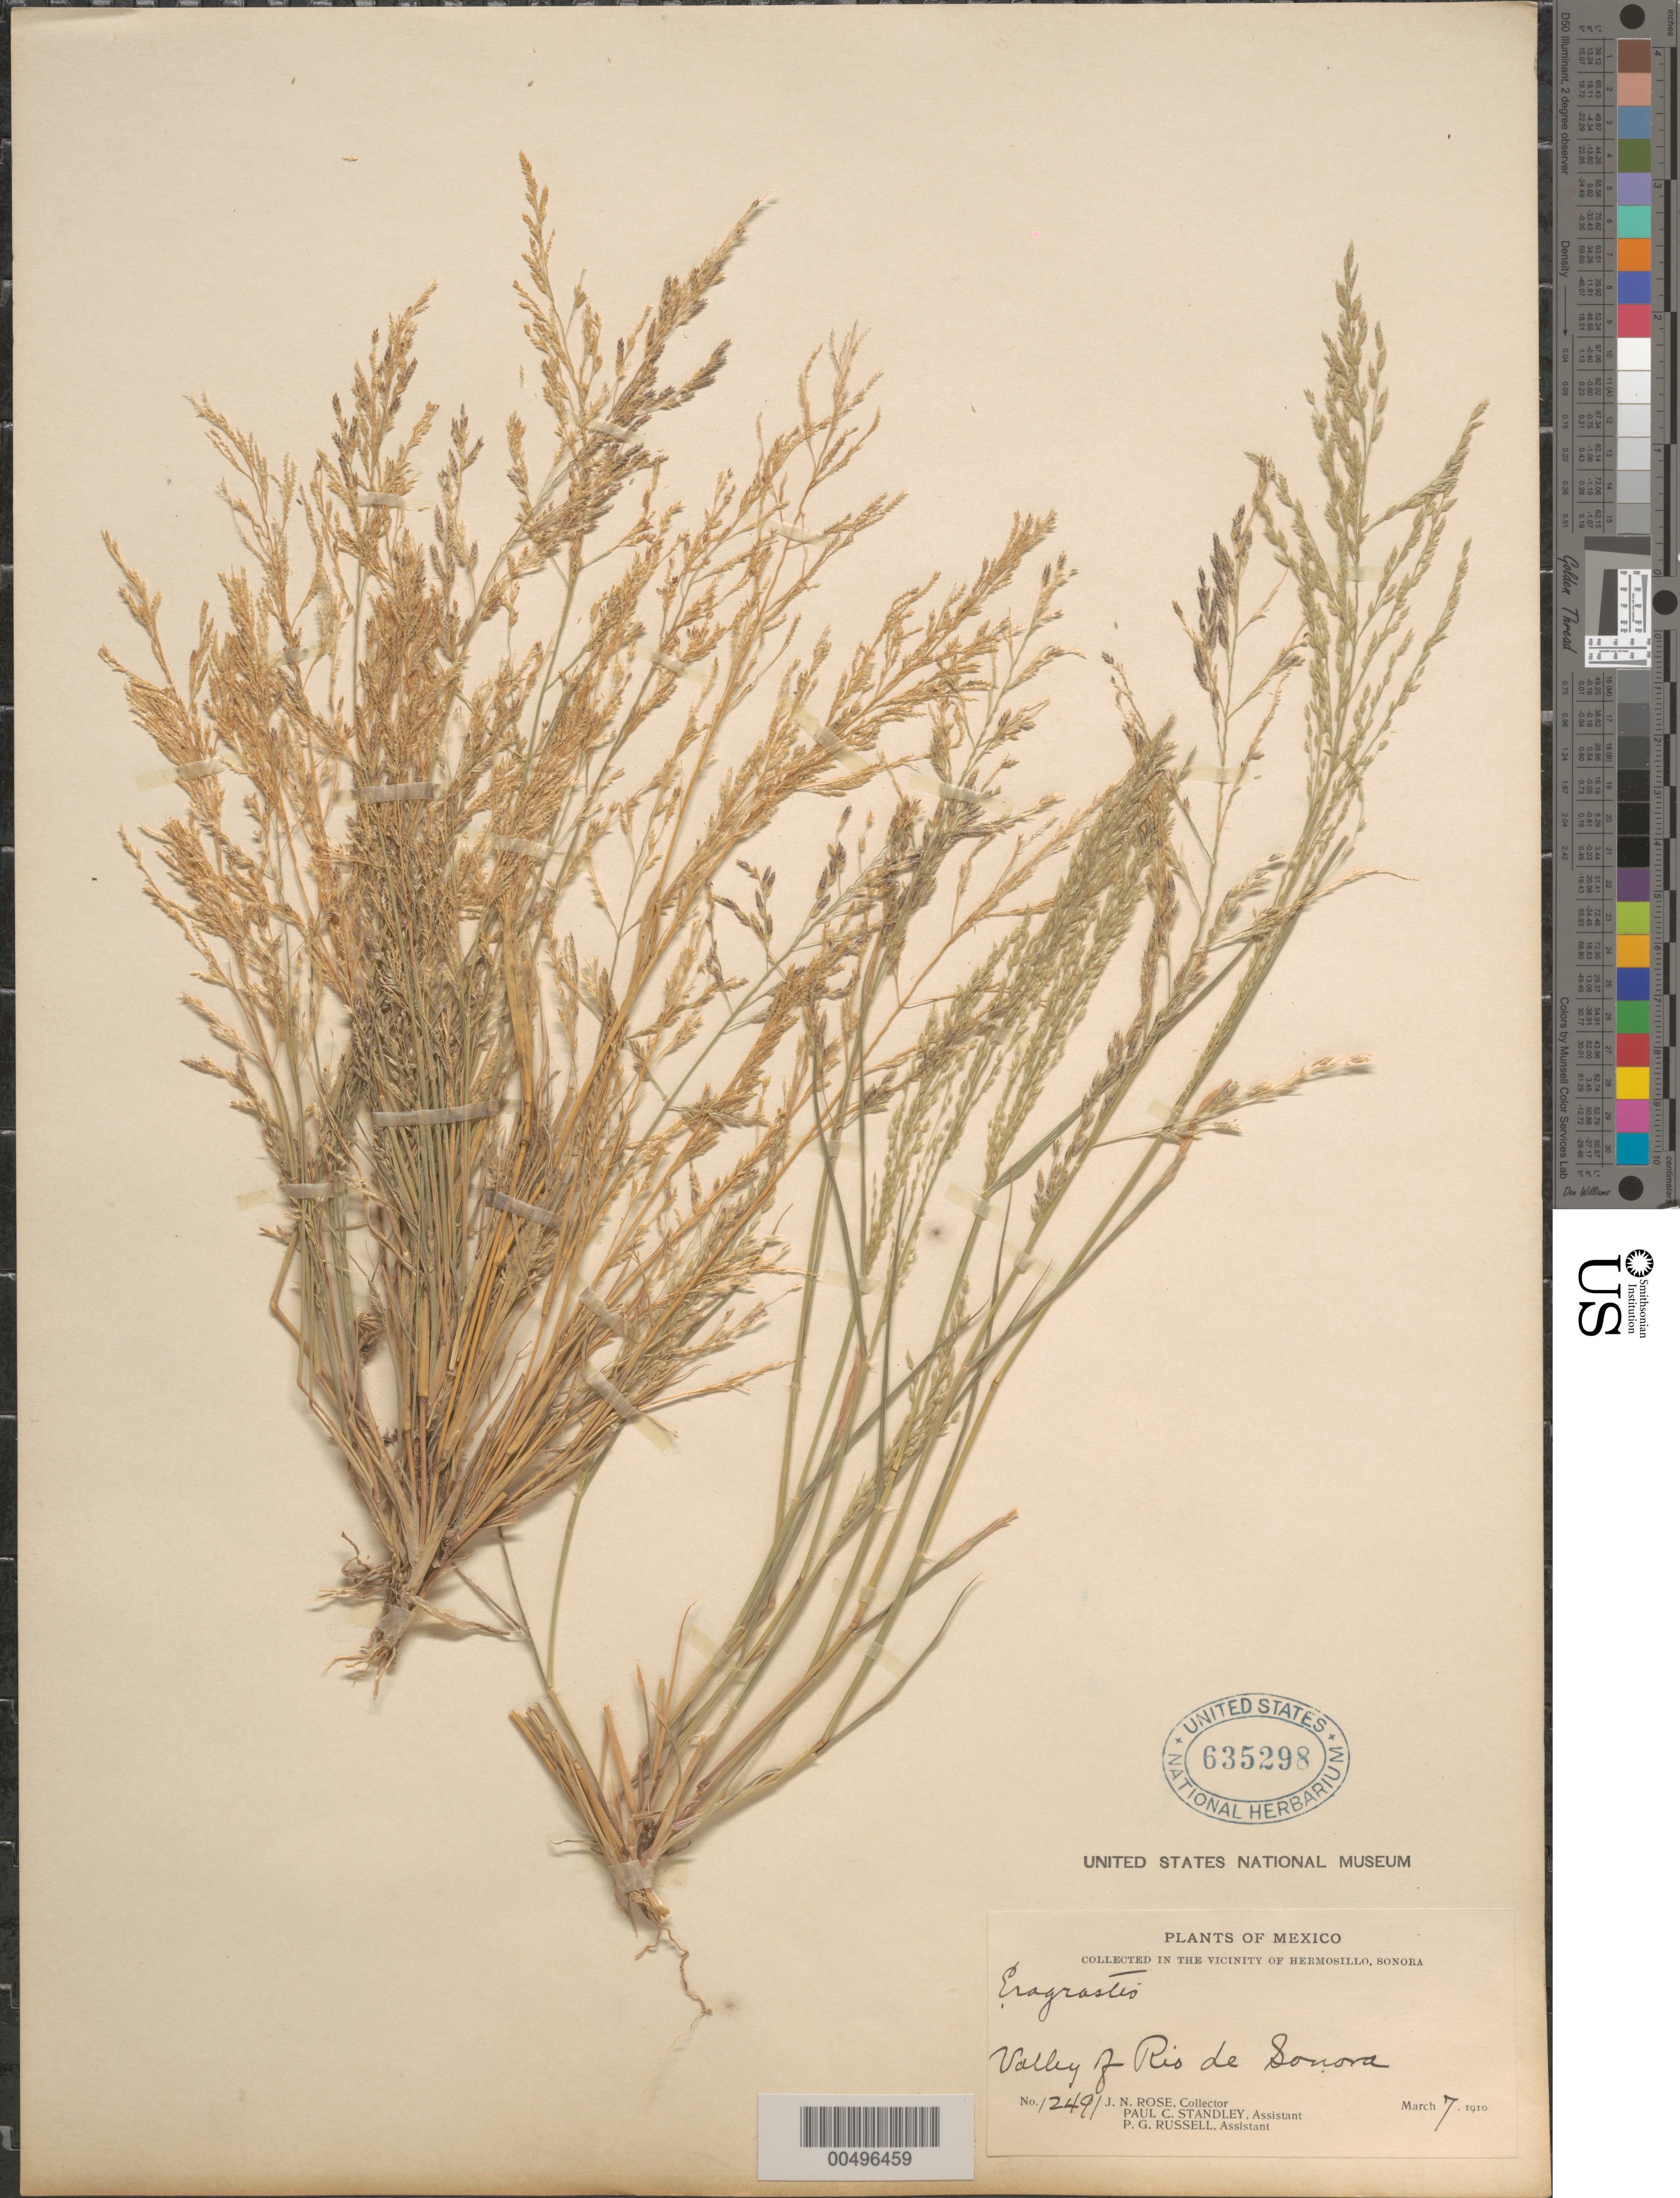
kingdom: Plantae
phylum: Tracheophyta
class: Liliopsida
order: Poales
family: Poaceae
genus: Eragrostis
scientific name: Eragrostis pectinacea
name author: (Michx.) Nees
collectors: J. N. Rose, P. C. Standley & P. G. Russell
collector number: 12491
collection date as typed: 7 Mar 1910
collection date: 1910-03-07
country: Mexico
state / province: Sonora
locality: Vicinity of Hermosillo, valley of Rio de Sonora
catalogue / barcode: US 635298